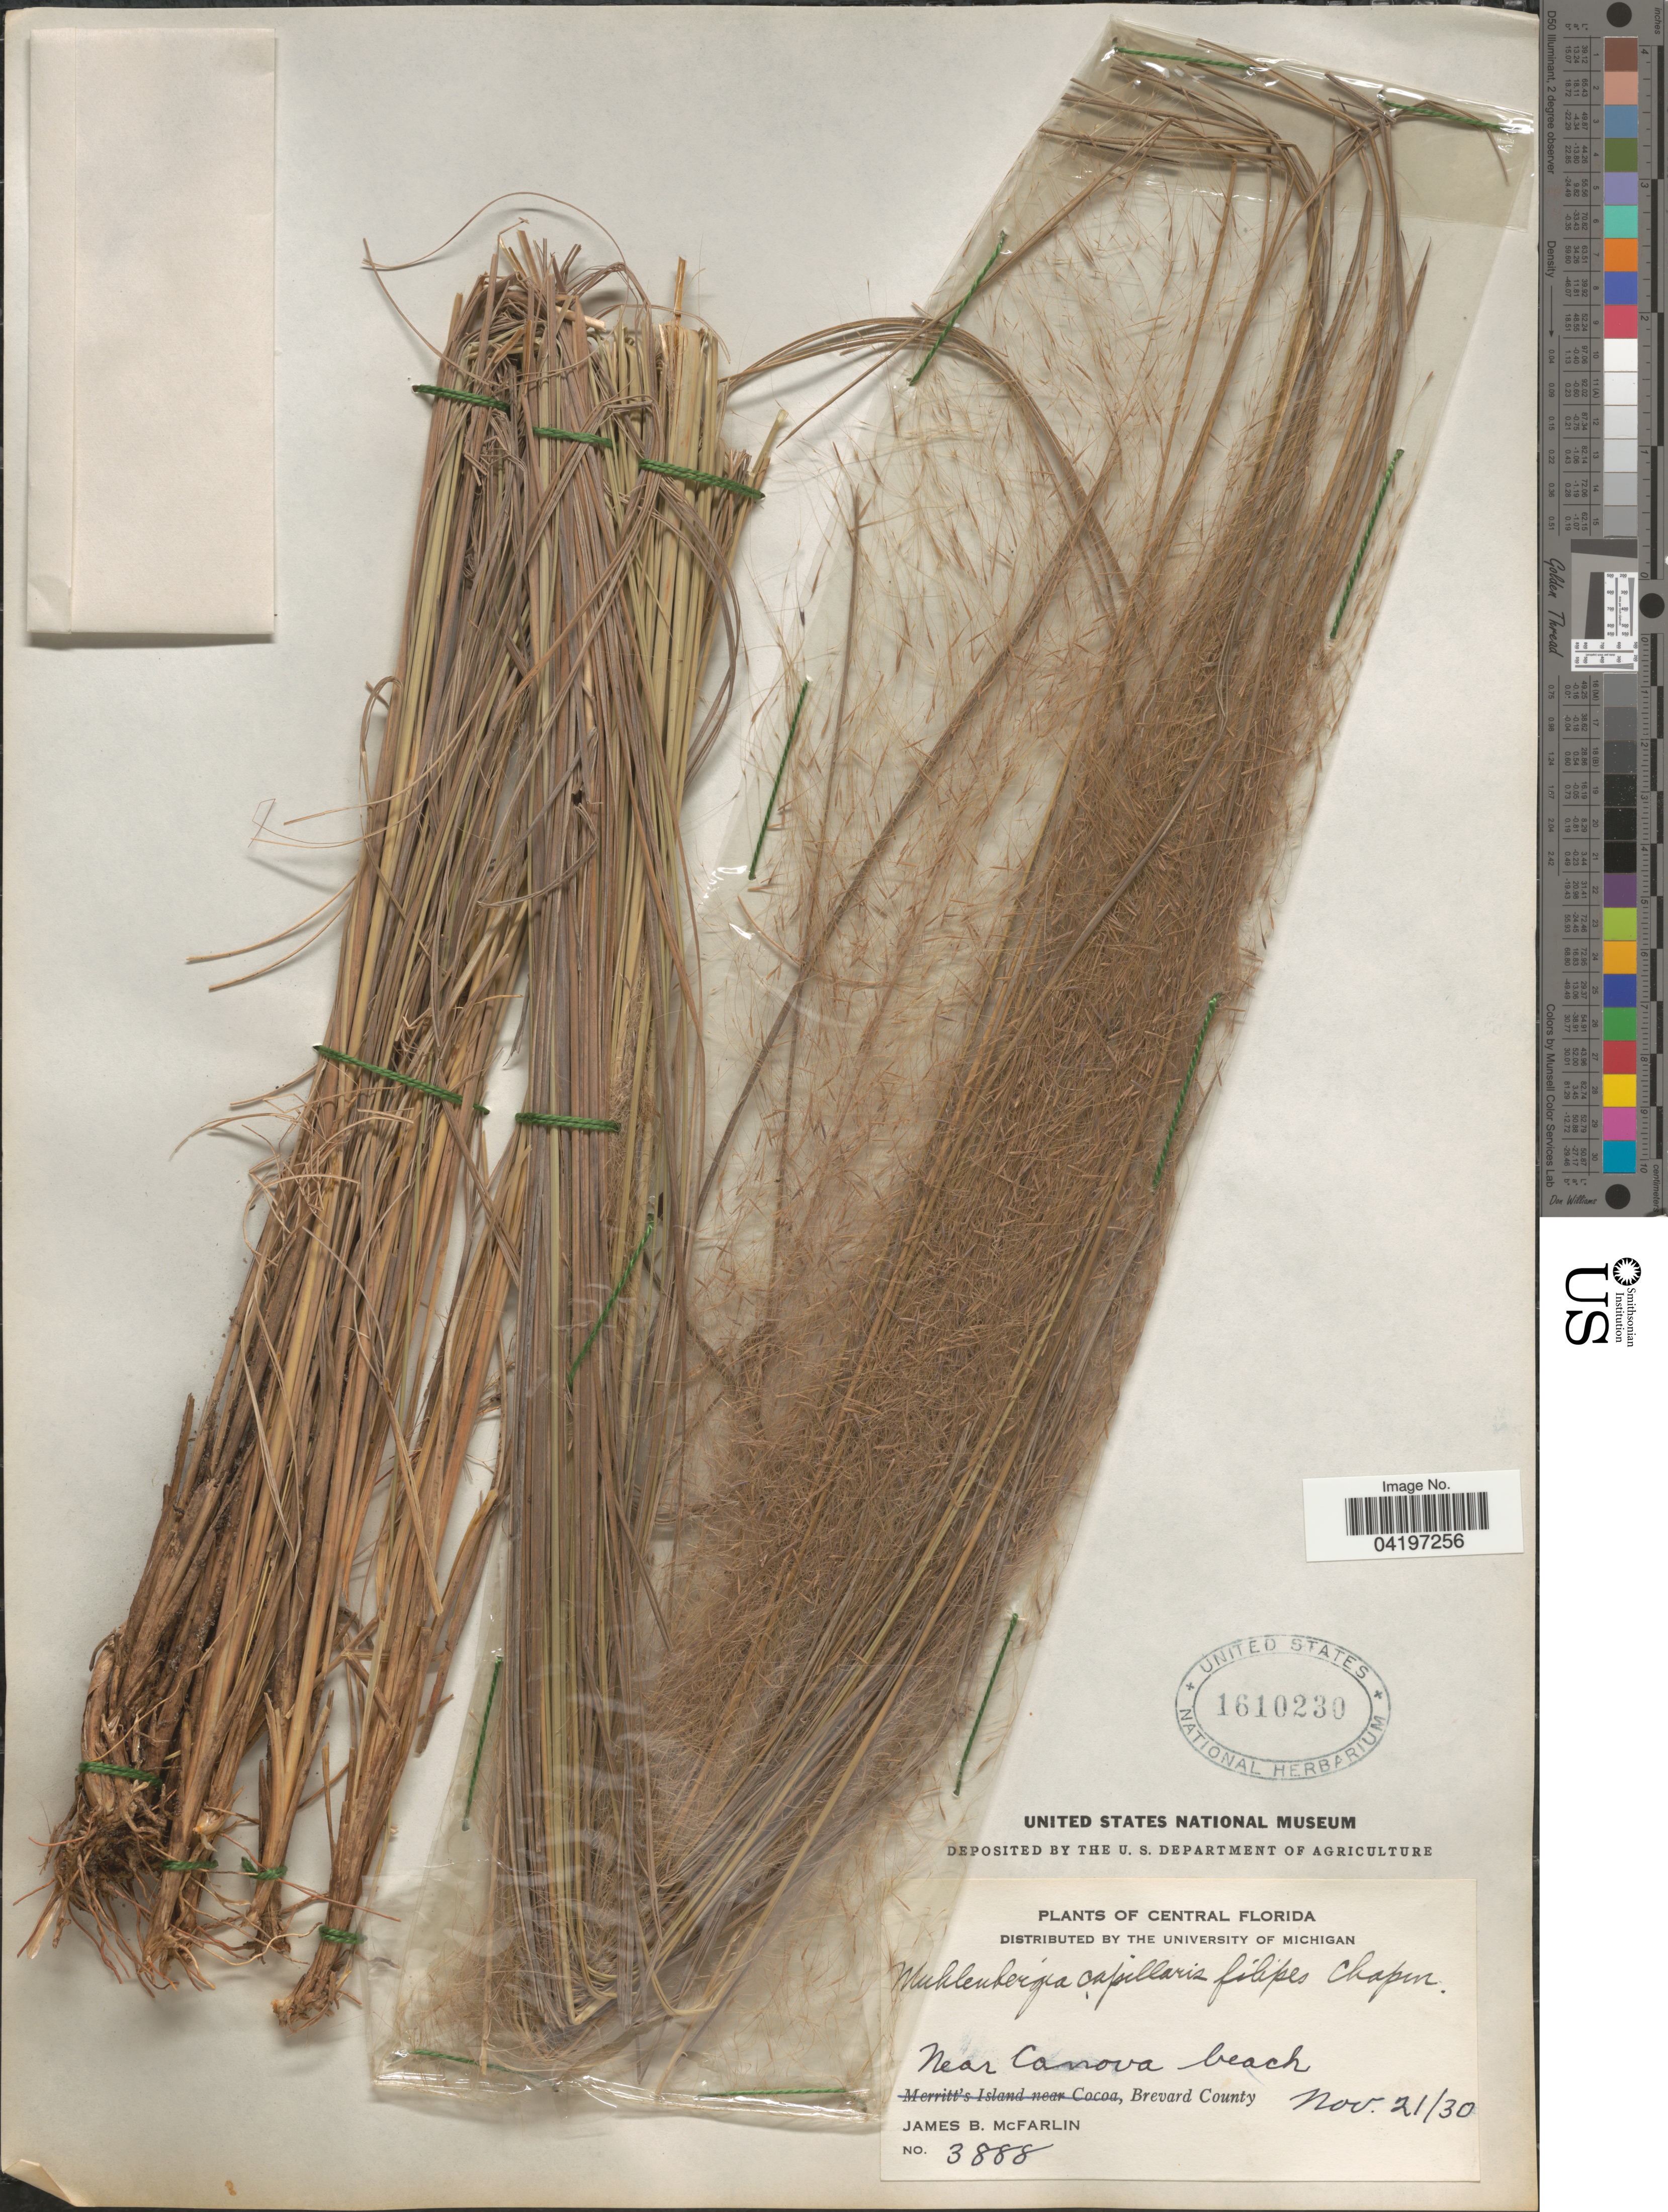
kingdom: Plantae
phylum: Tracheophyta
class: Liliopsida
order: Poales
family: Poaceae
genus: Muhlenbergia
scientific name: Muhlenbergia sericea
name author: (Michx.) P.M. Peterson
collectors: J. McFarlin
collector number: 3888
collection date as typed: Transcribed d/m/y: 21/11/30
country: United States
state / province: Florida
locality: Central Florida. Near Canova beach, Brevard County.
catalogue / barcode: US 1610230